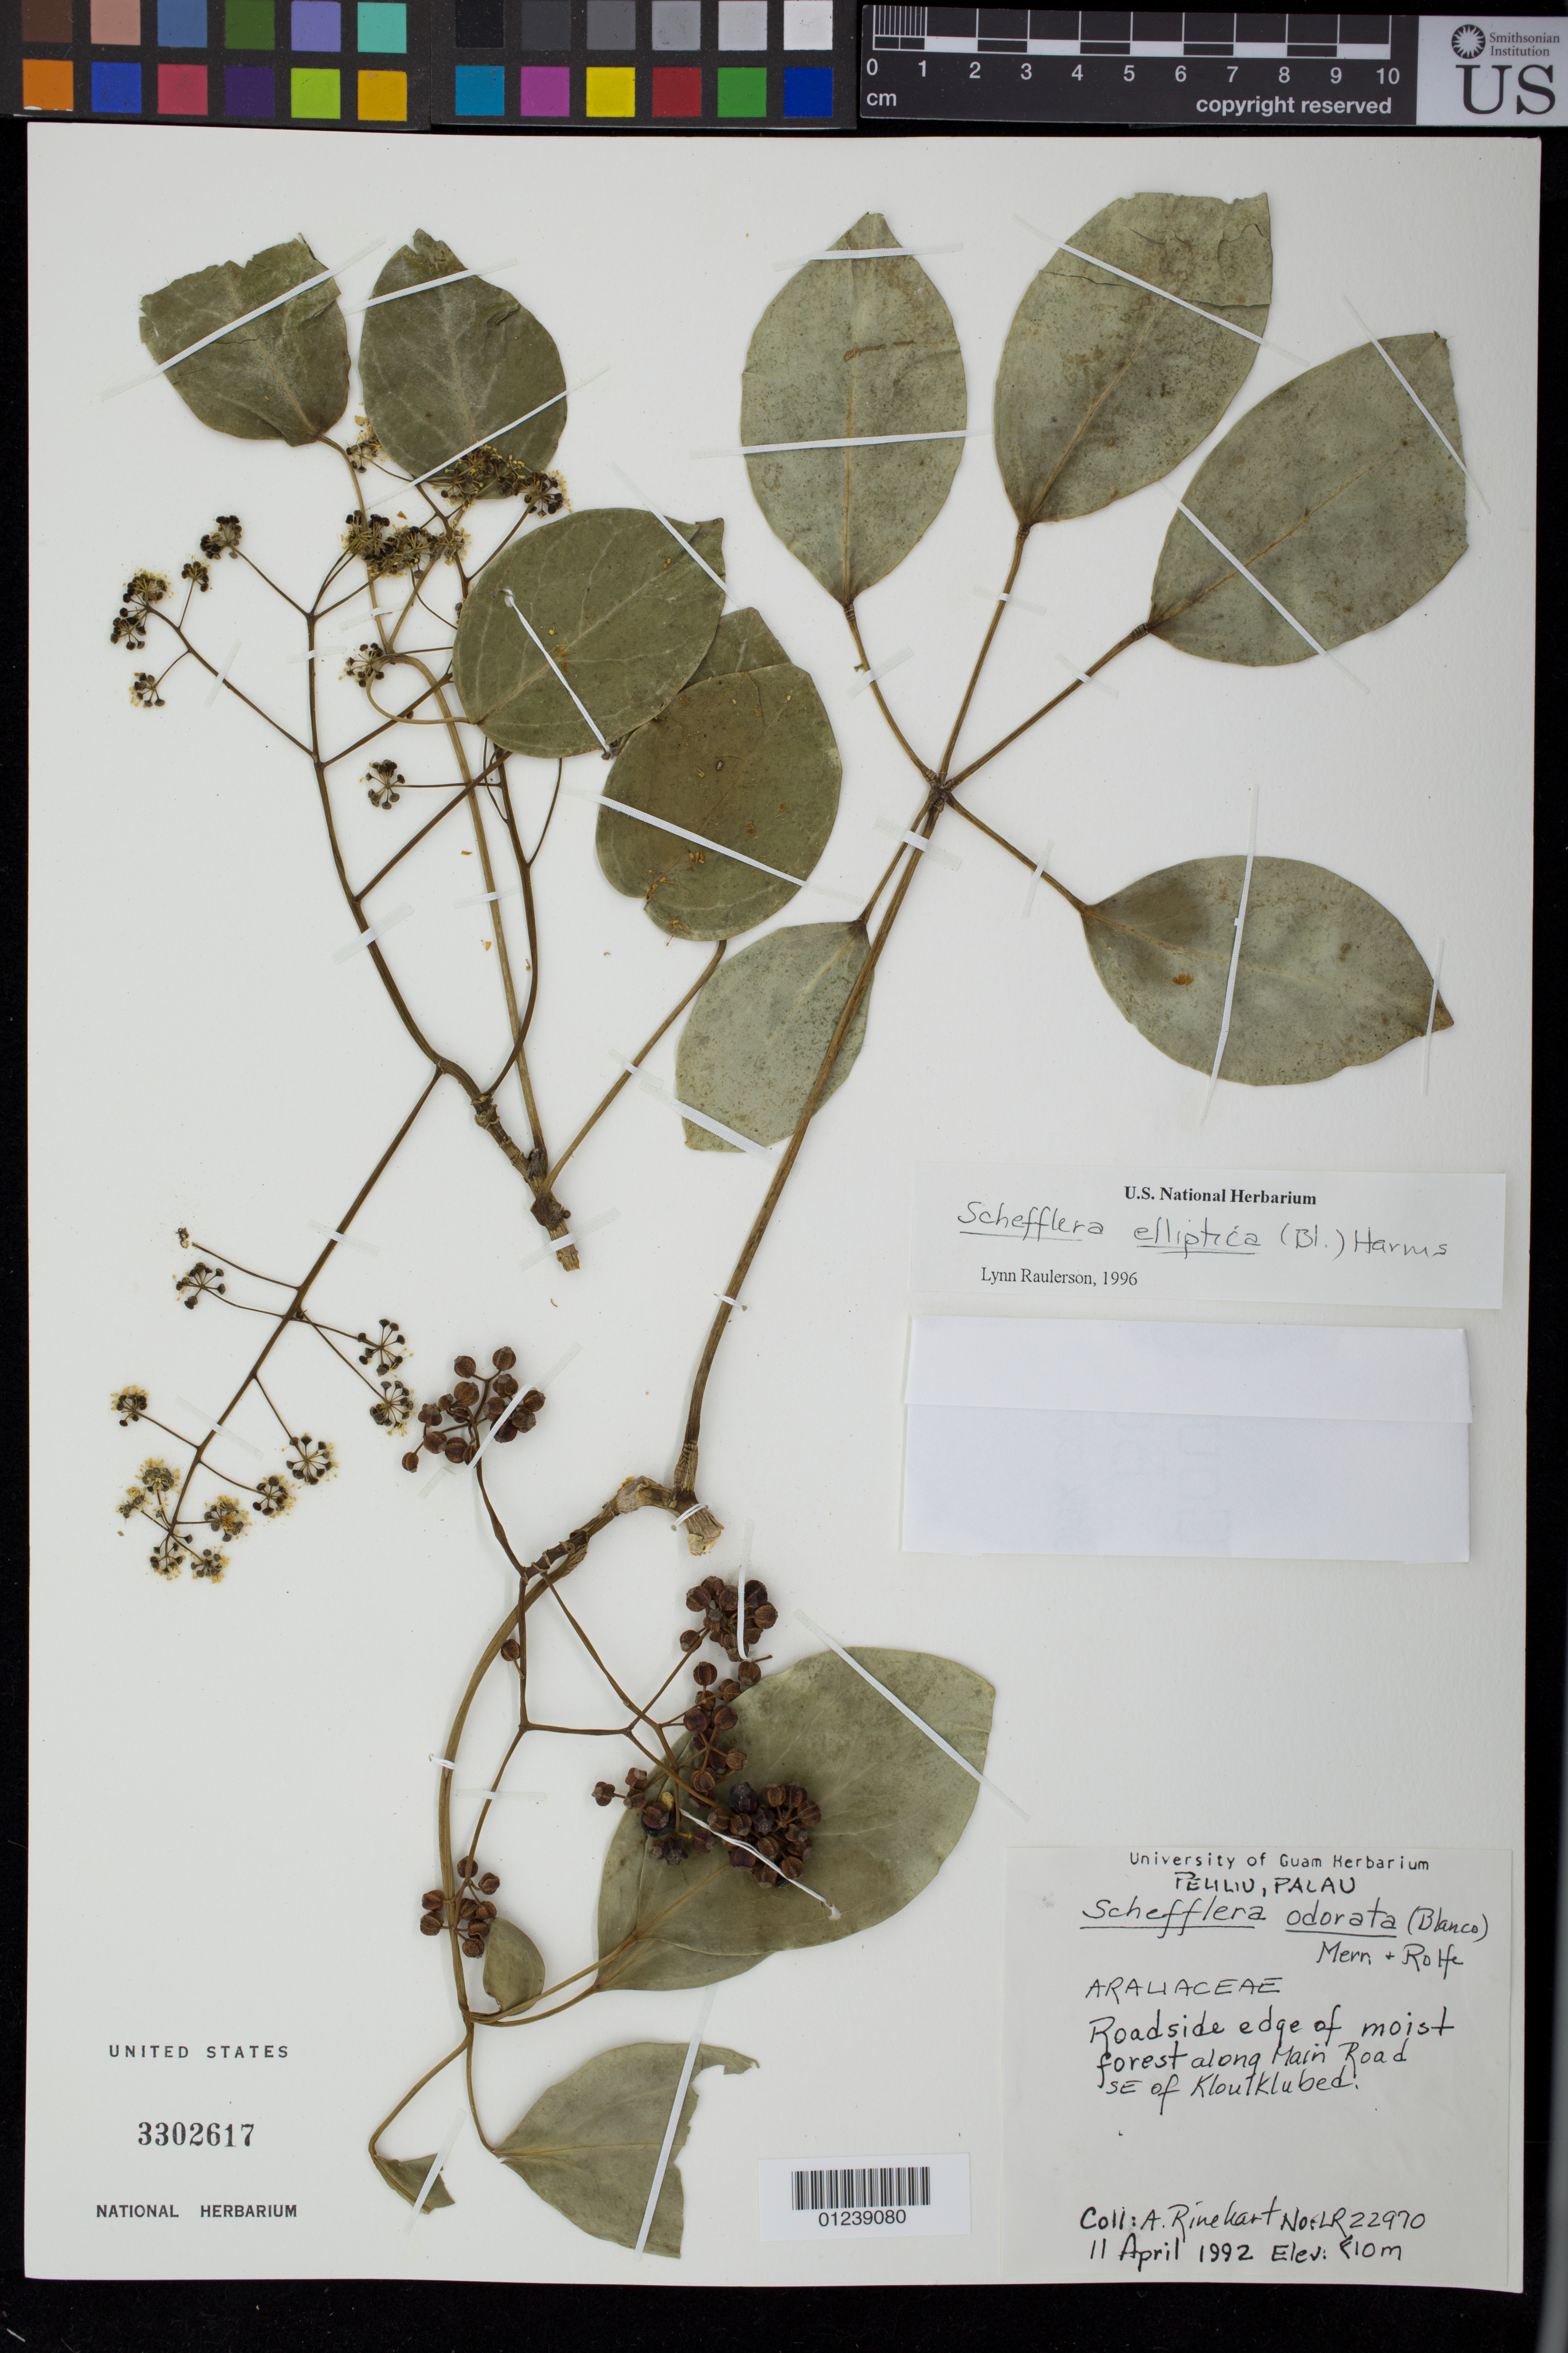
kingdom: Plantae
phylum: Tracheophyta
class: Magnoliopsida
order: Apiales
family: Araliaceae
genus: Heptapleurum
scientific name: Heptapleurum ellipticum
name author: (Blume) Seem.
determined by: Wagner, W. L., (BOT), Smithsonian Institution - National Museum of Natural History (UNITED STATES)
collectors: A. Rinehart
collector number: LR22970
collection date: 1992-04-11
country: Palau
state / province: Peleliu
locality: Roadside edge of moist forest along main road SE of Kloulklubed.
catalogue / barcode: US 3302617